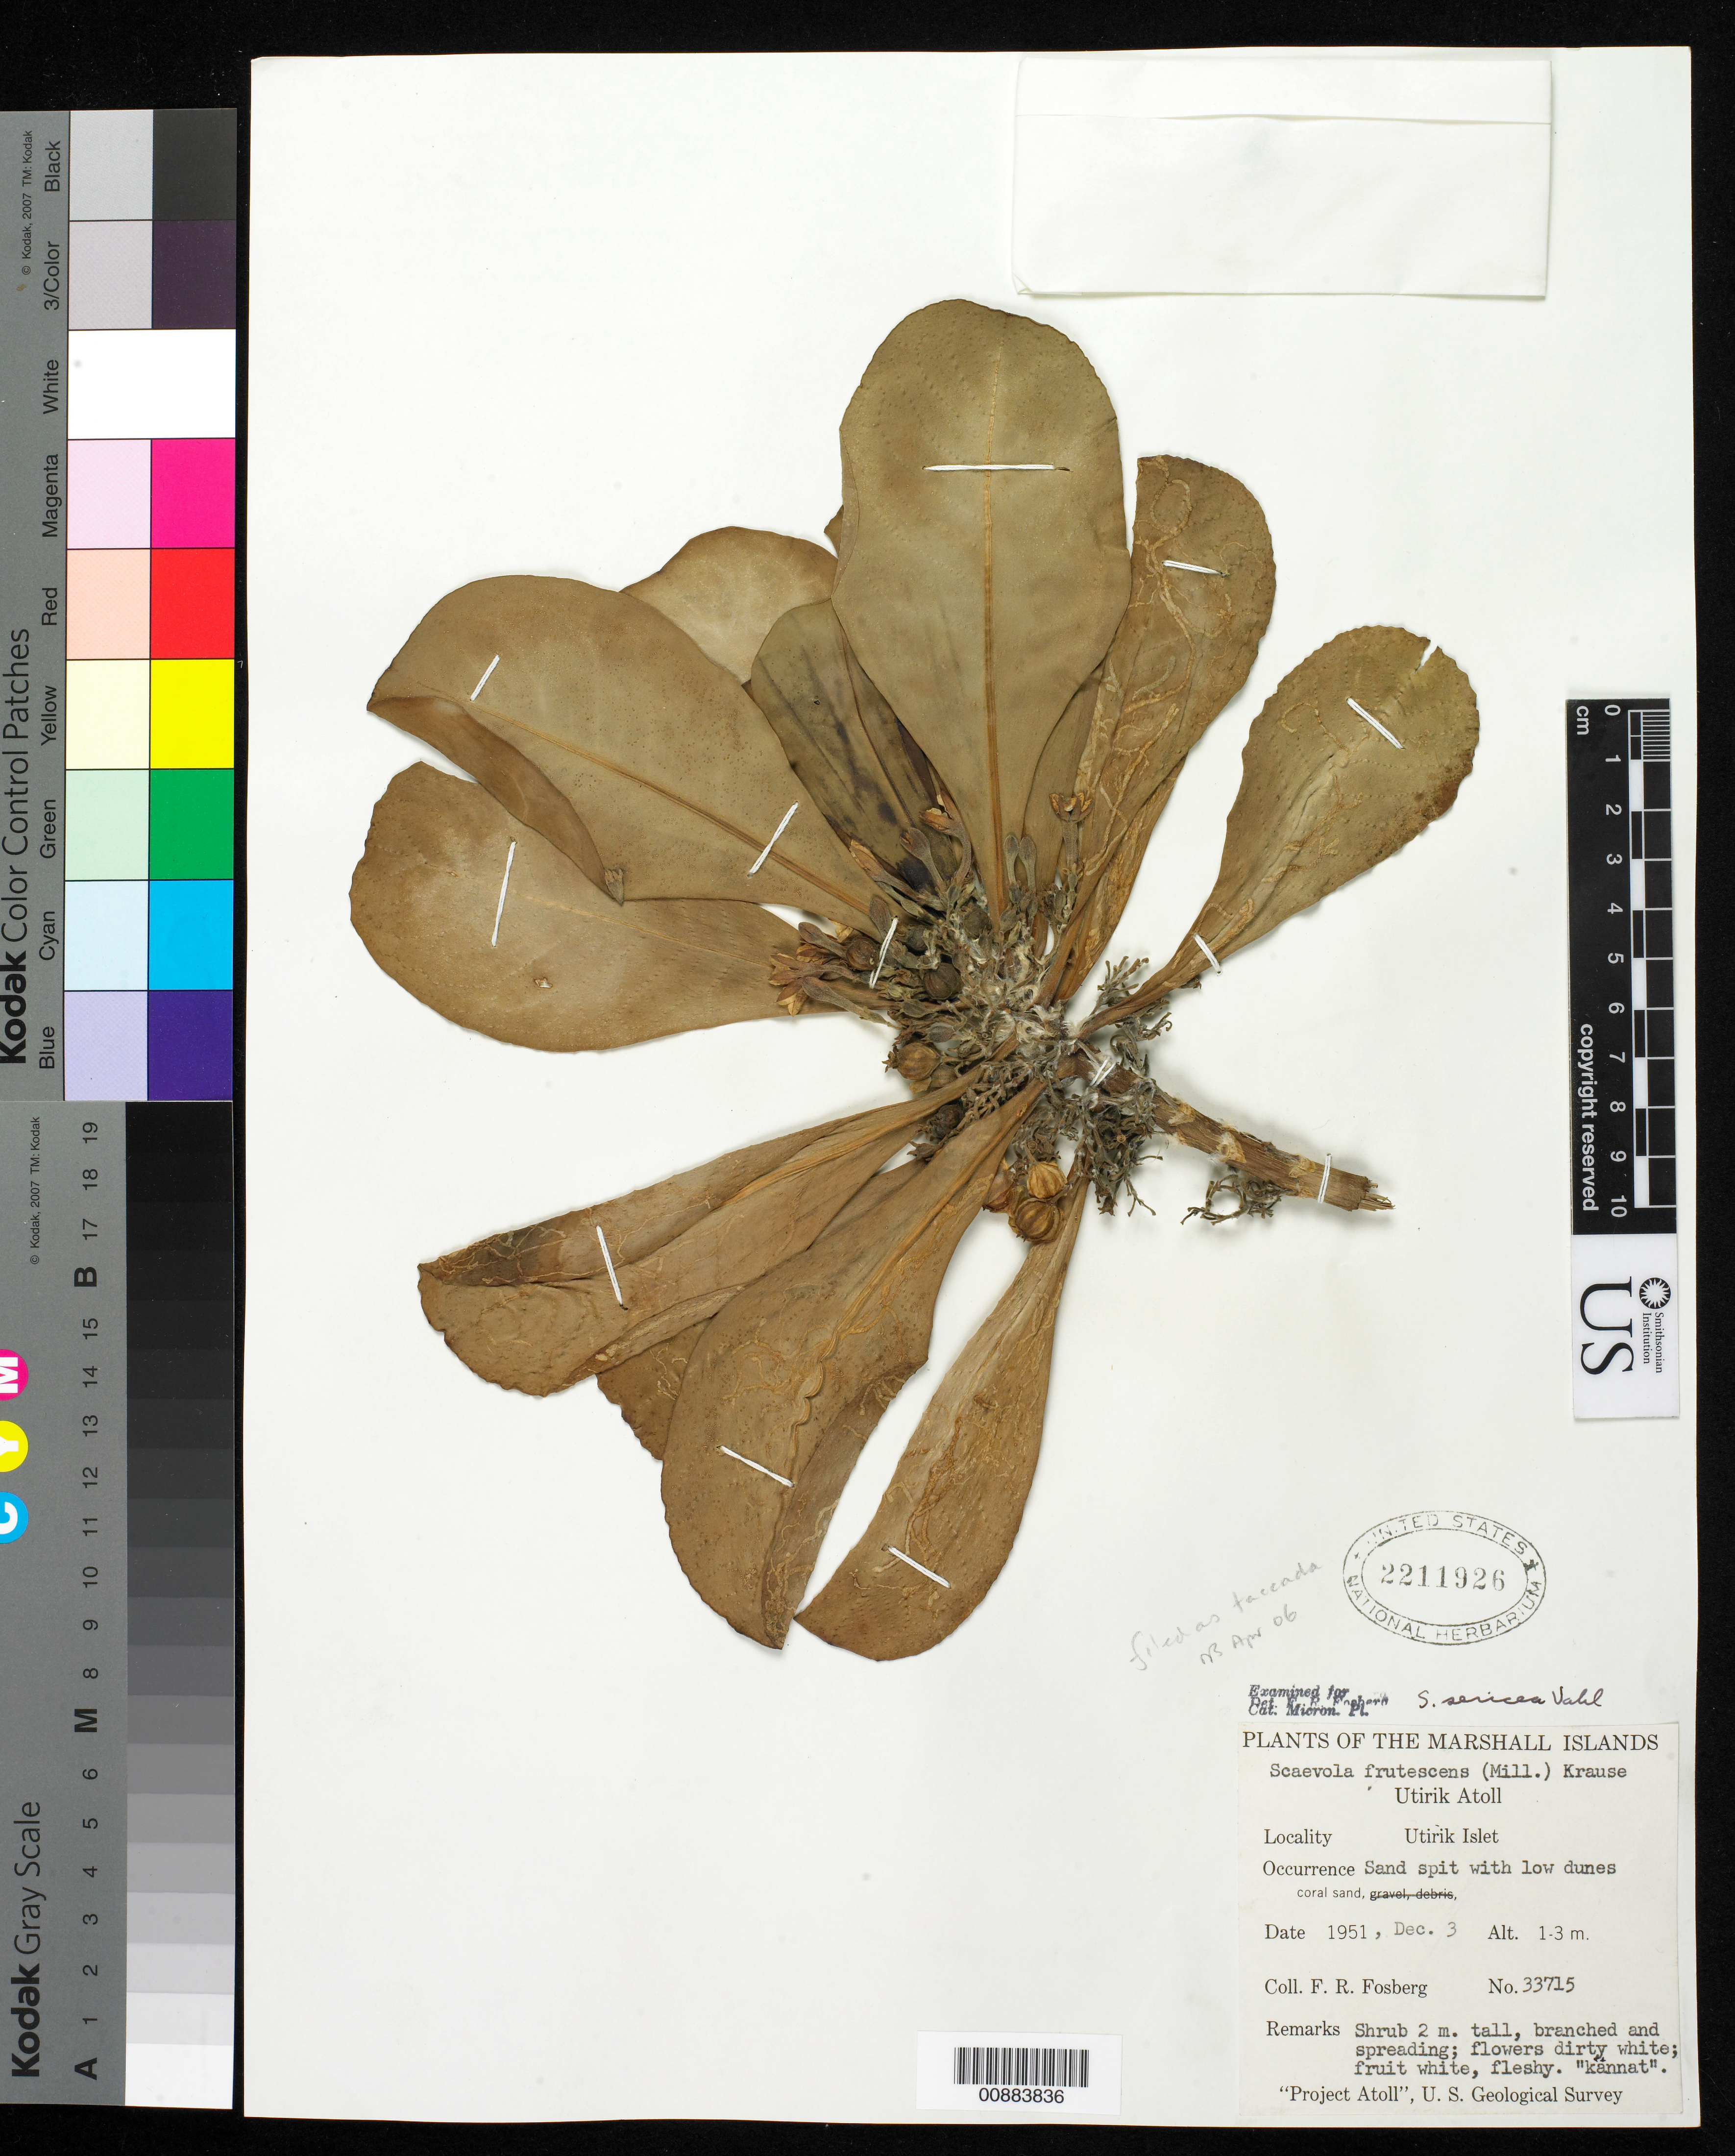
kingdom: Plantae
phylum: Tracheophyta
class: Magnoliopsida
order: Asterales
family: Goodeniaceae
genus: Scaevola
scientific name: Scaevola taccada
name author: (Gaertn.) Roxb.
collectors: F. R. Fosberg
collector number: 33715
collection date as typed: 27 Dec 1951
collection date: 1951-12-27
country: Marshall Islands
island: Ailuk Atoll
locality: Ailuk Islet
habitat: Coral sand. Sand spit with low dunes.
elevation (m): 1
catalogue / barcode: US 2211926